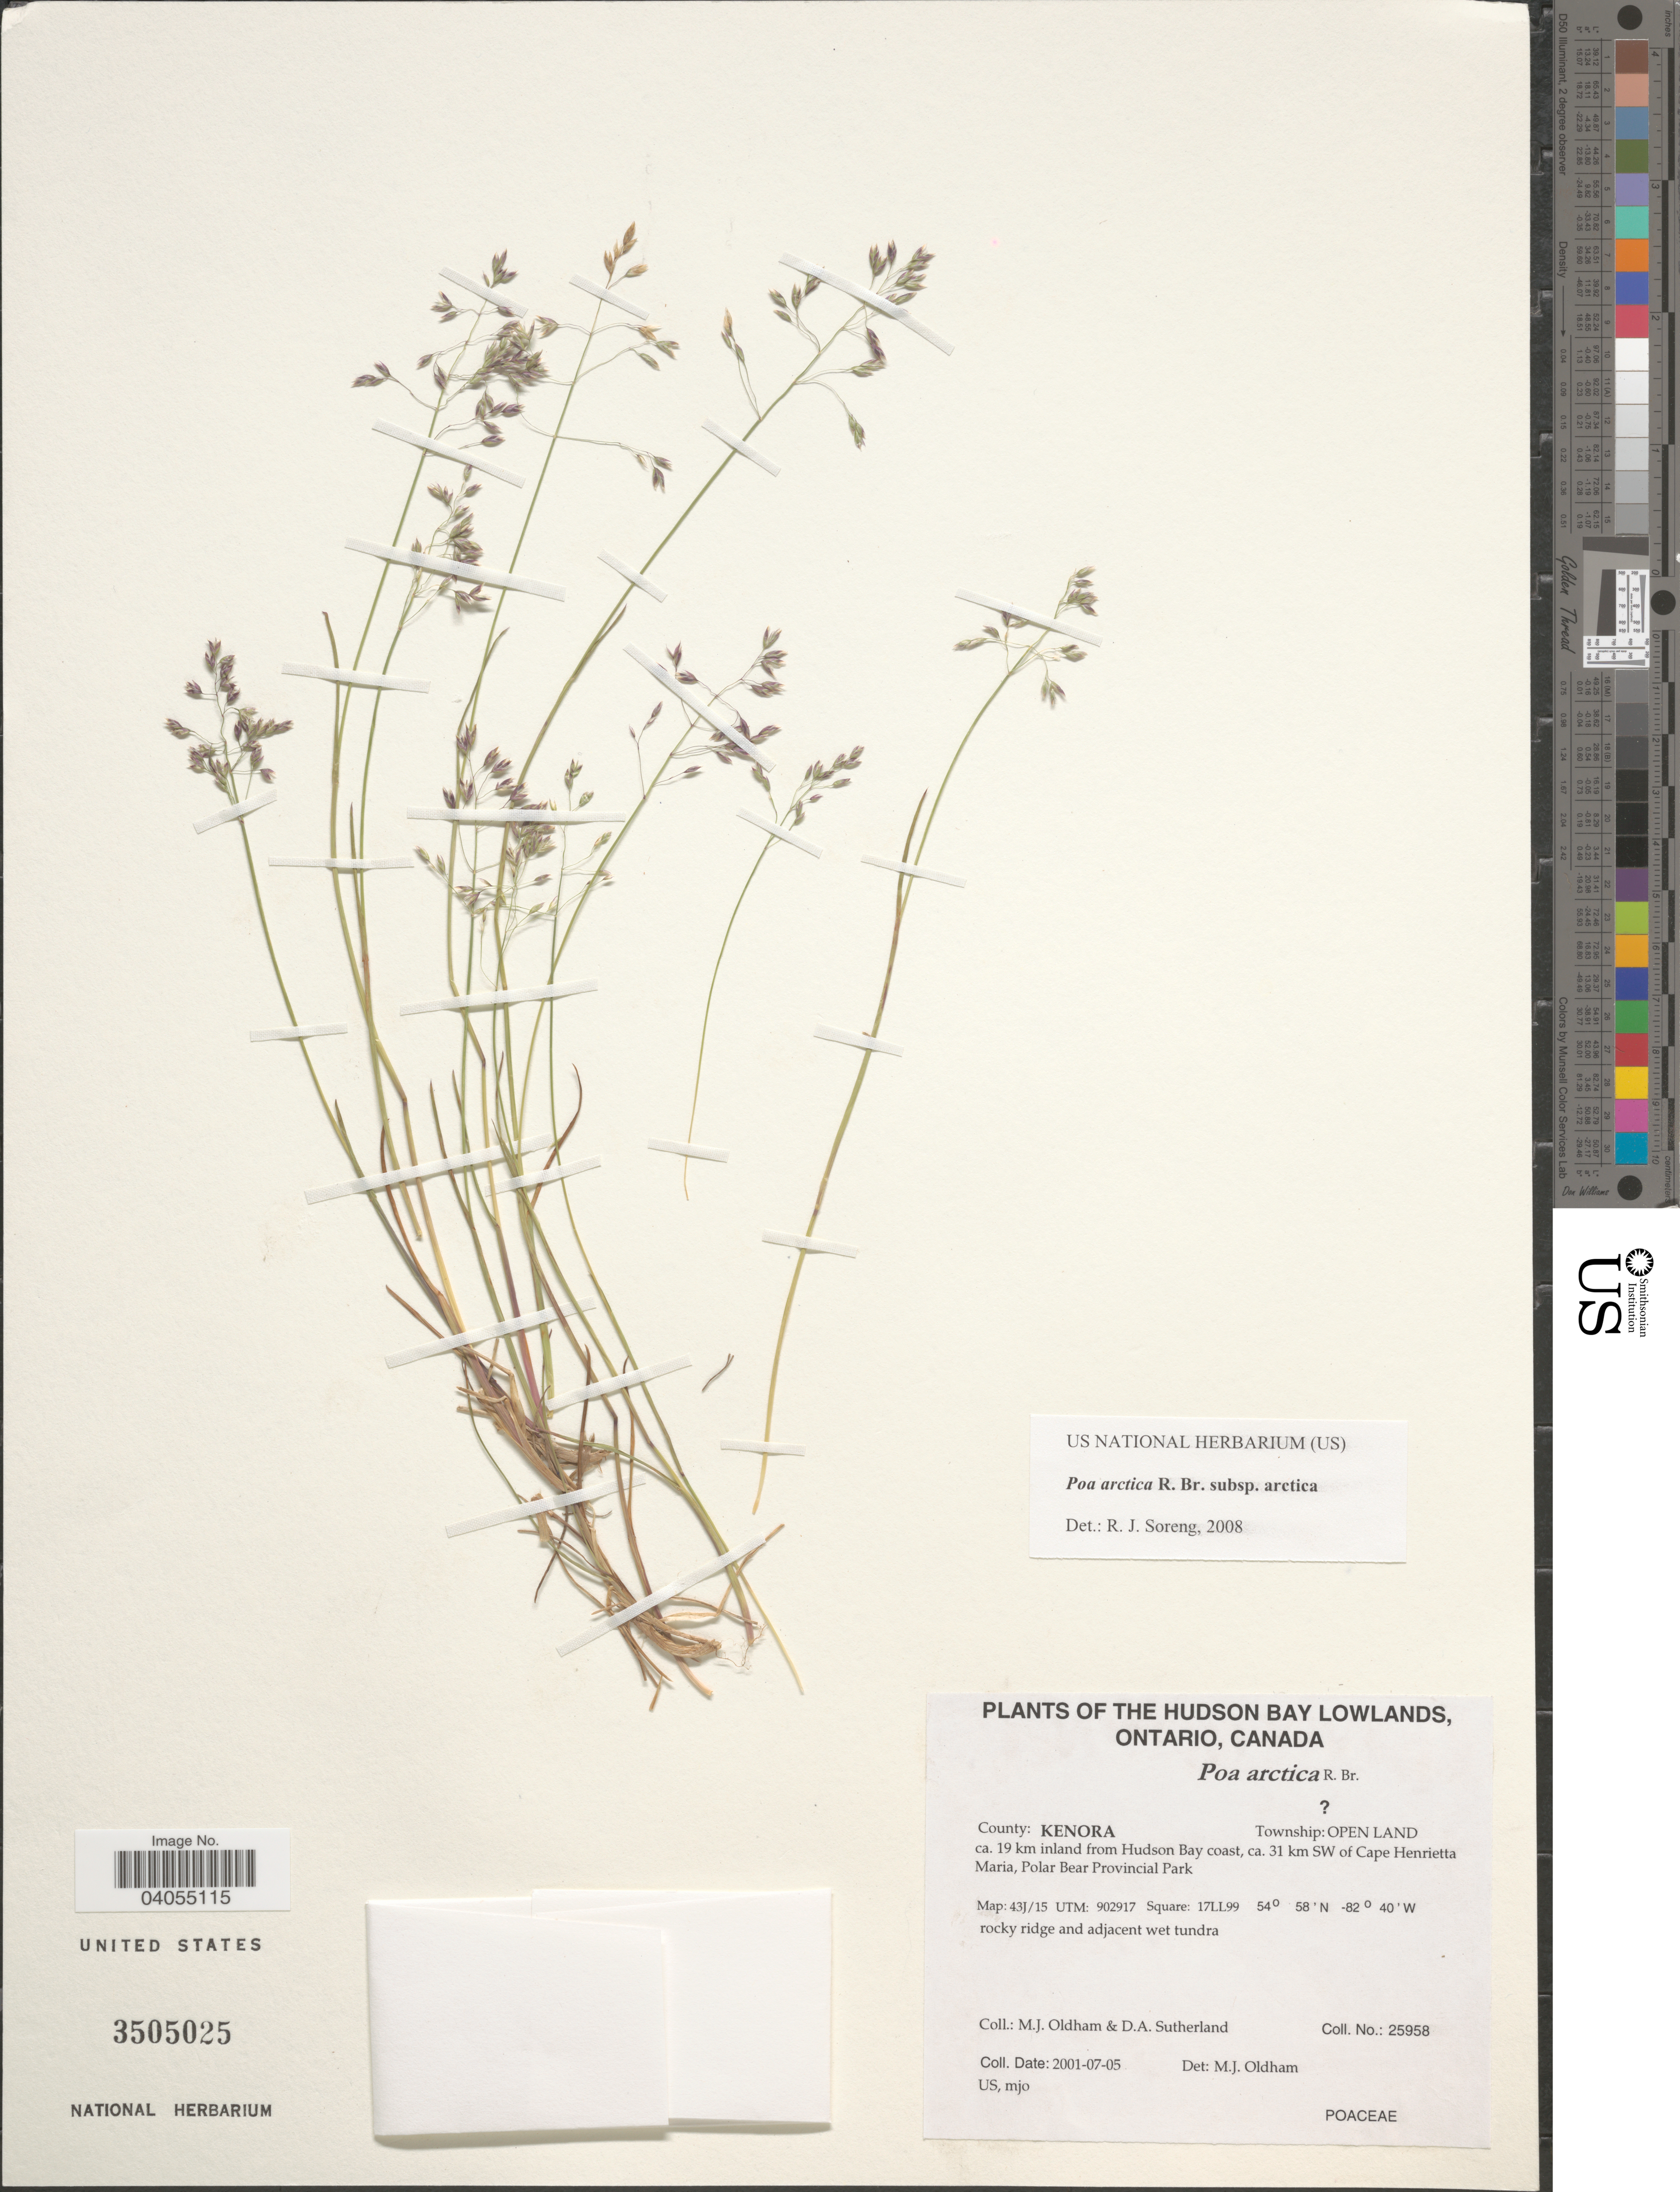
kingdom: Plantae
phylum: Tracheophyta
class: Liliopsida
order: Poales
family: Poaceae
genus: Poa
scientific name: Poa arctica subsp. arctica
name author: R. Br.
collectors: M. Oldham & D. Sutherland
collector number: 25958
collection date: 2001-07-05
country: Canada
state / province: Ontario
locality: Hudson Bay Lowlands. County: Kenora. Township: Open Land. Ca. 19 km inland from Hudson Bay coast, ca. 31 km SW of Cape Henrietta Maria, Polar Bear Provincial Park. Map: 43J/15 UTM: 902917 Square: 17LL99.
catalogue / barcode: US 3505025